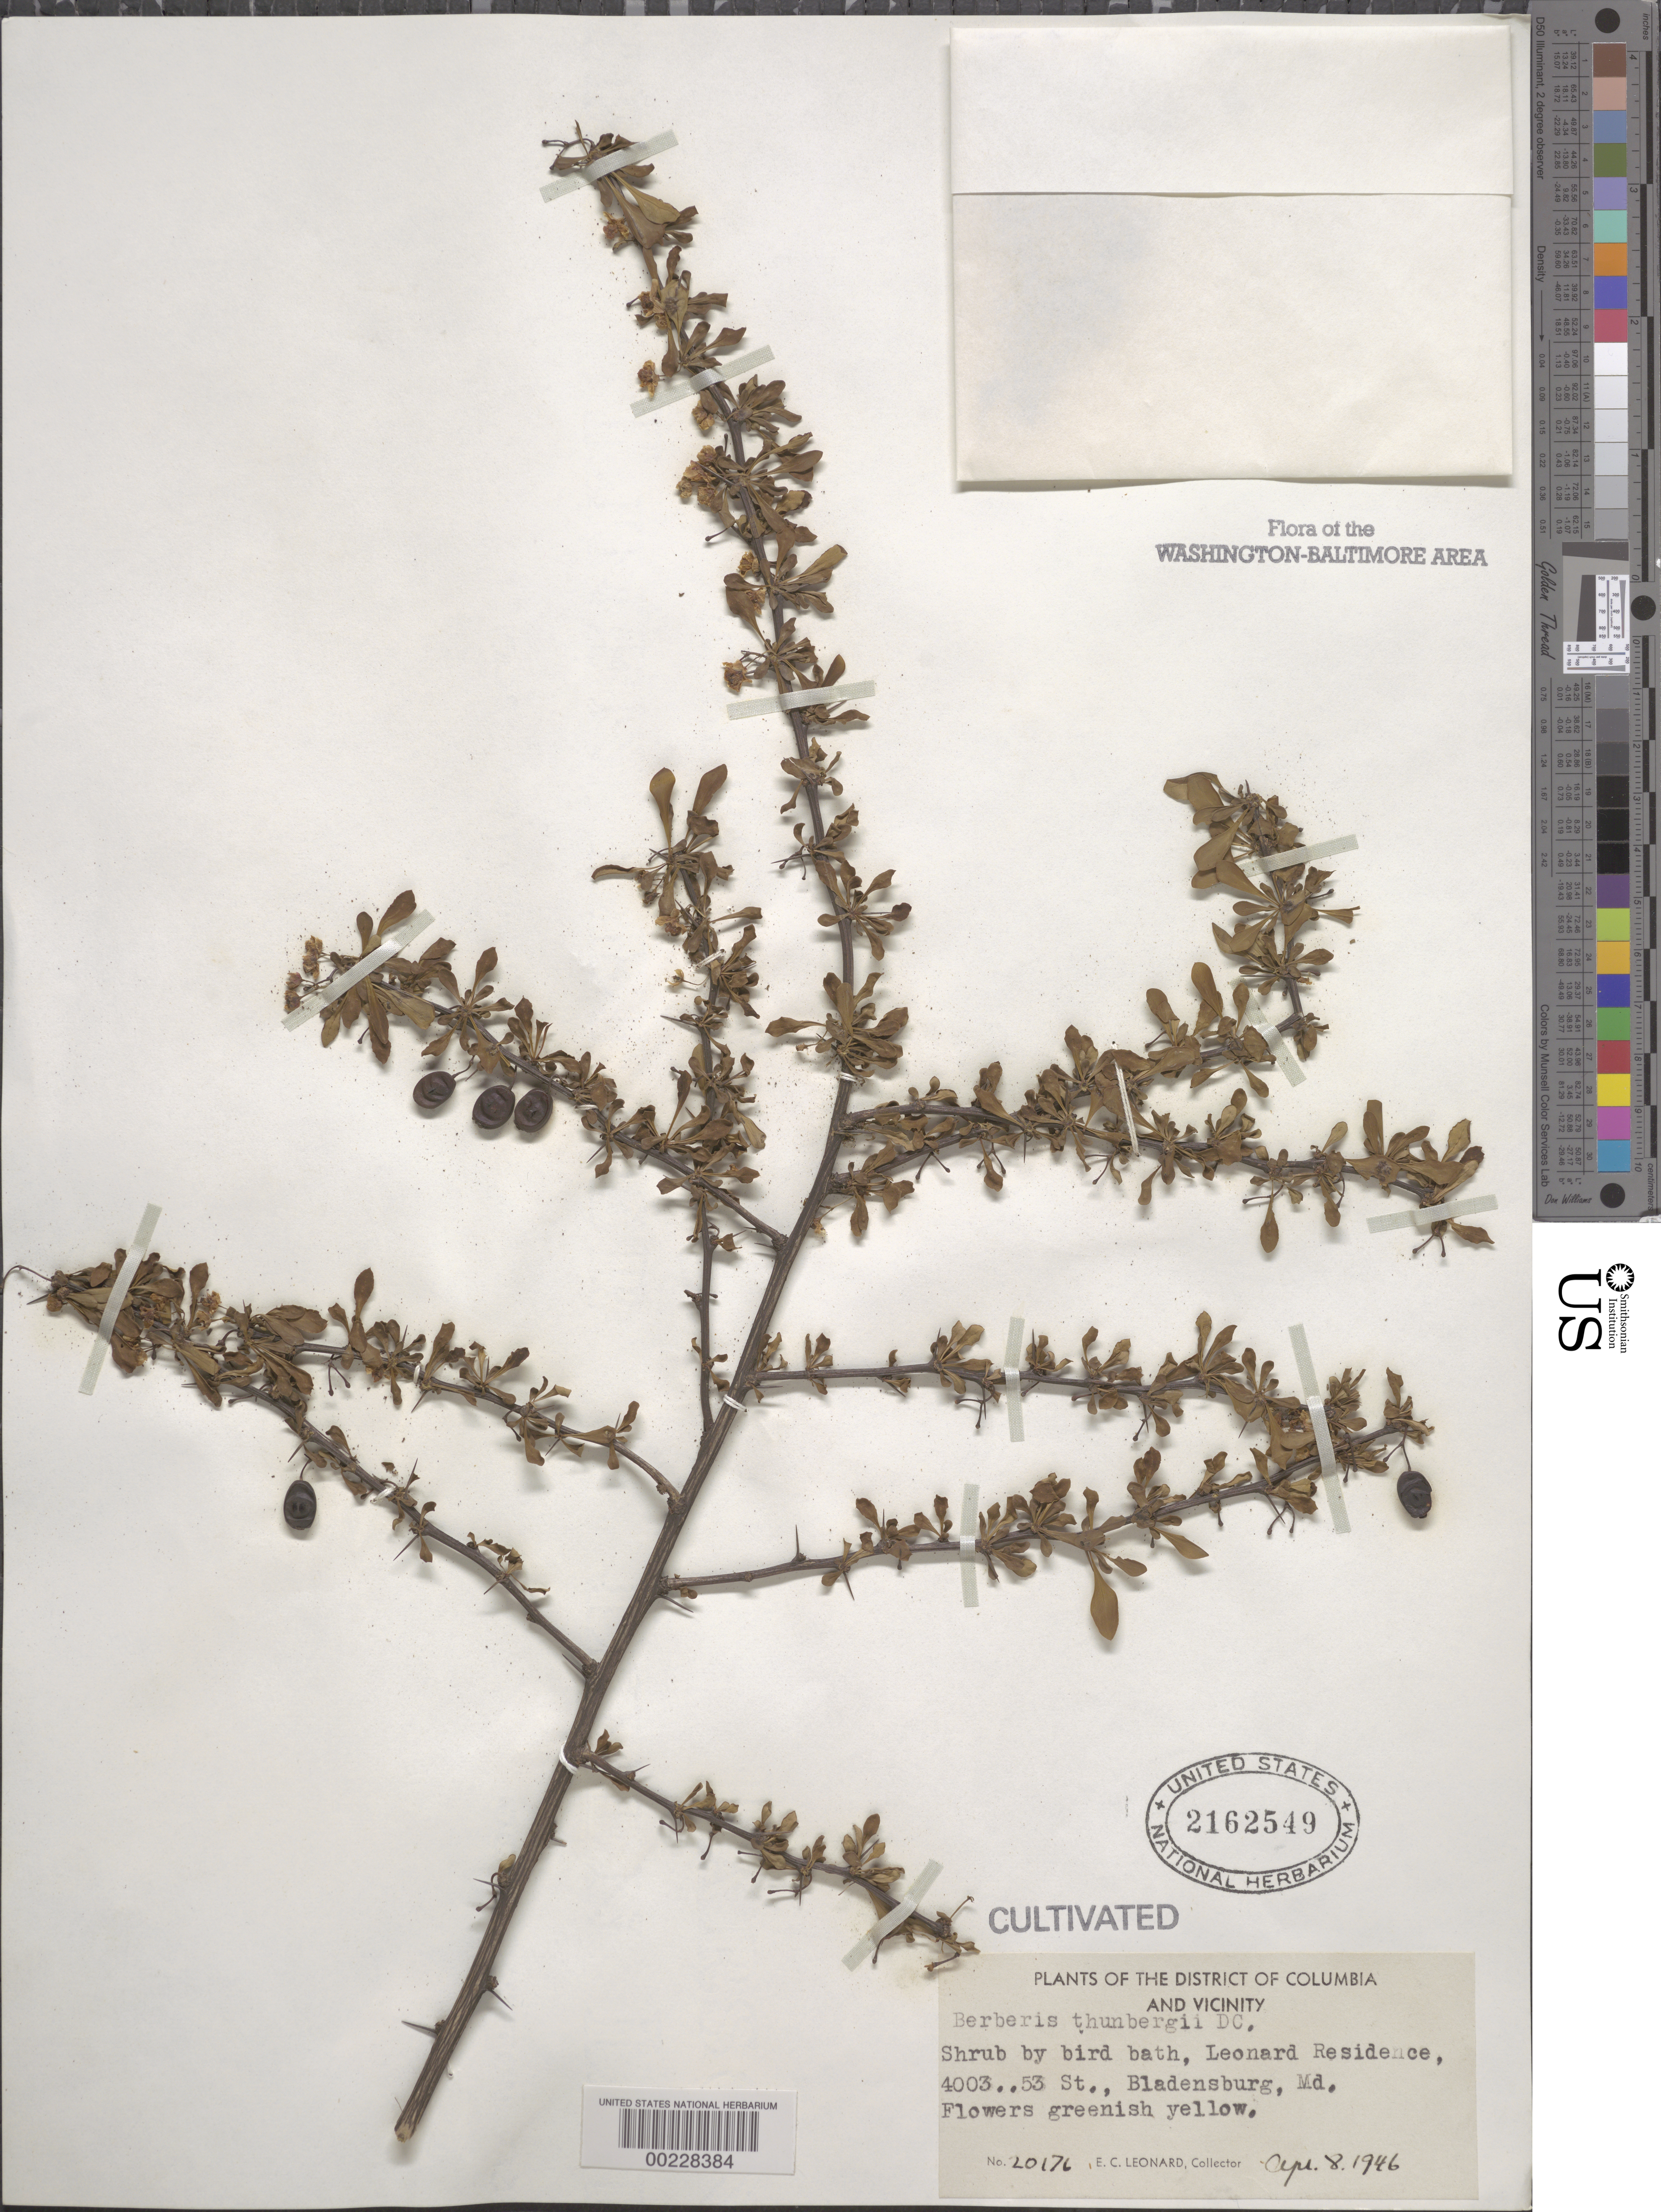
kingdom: Plantae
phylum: Tracheophyta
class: Magnoliopsida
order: Ranunculales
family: Berberidaceae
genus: Berberis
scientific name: Berberis thunbergii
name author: DC.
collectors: E. C. Leonard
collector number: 20176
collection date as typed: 08 Apr 1946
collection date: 1946-04-08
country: United States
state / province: Maryland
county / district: Prince George's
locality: Bladensburg, 4003 53 St, Leonard residence, by bird bath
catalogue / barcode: US 2162549